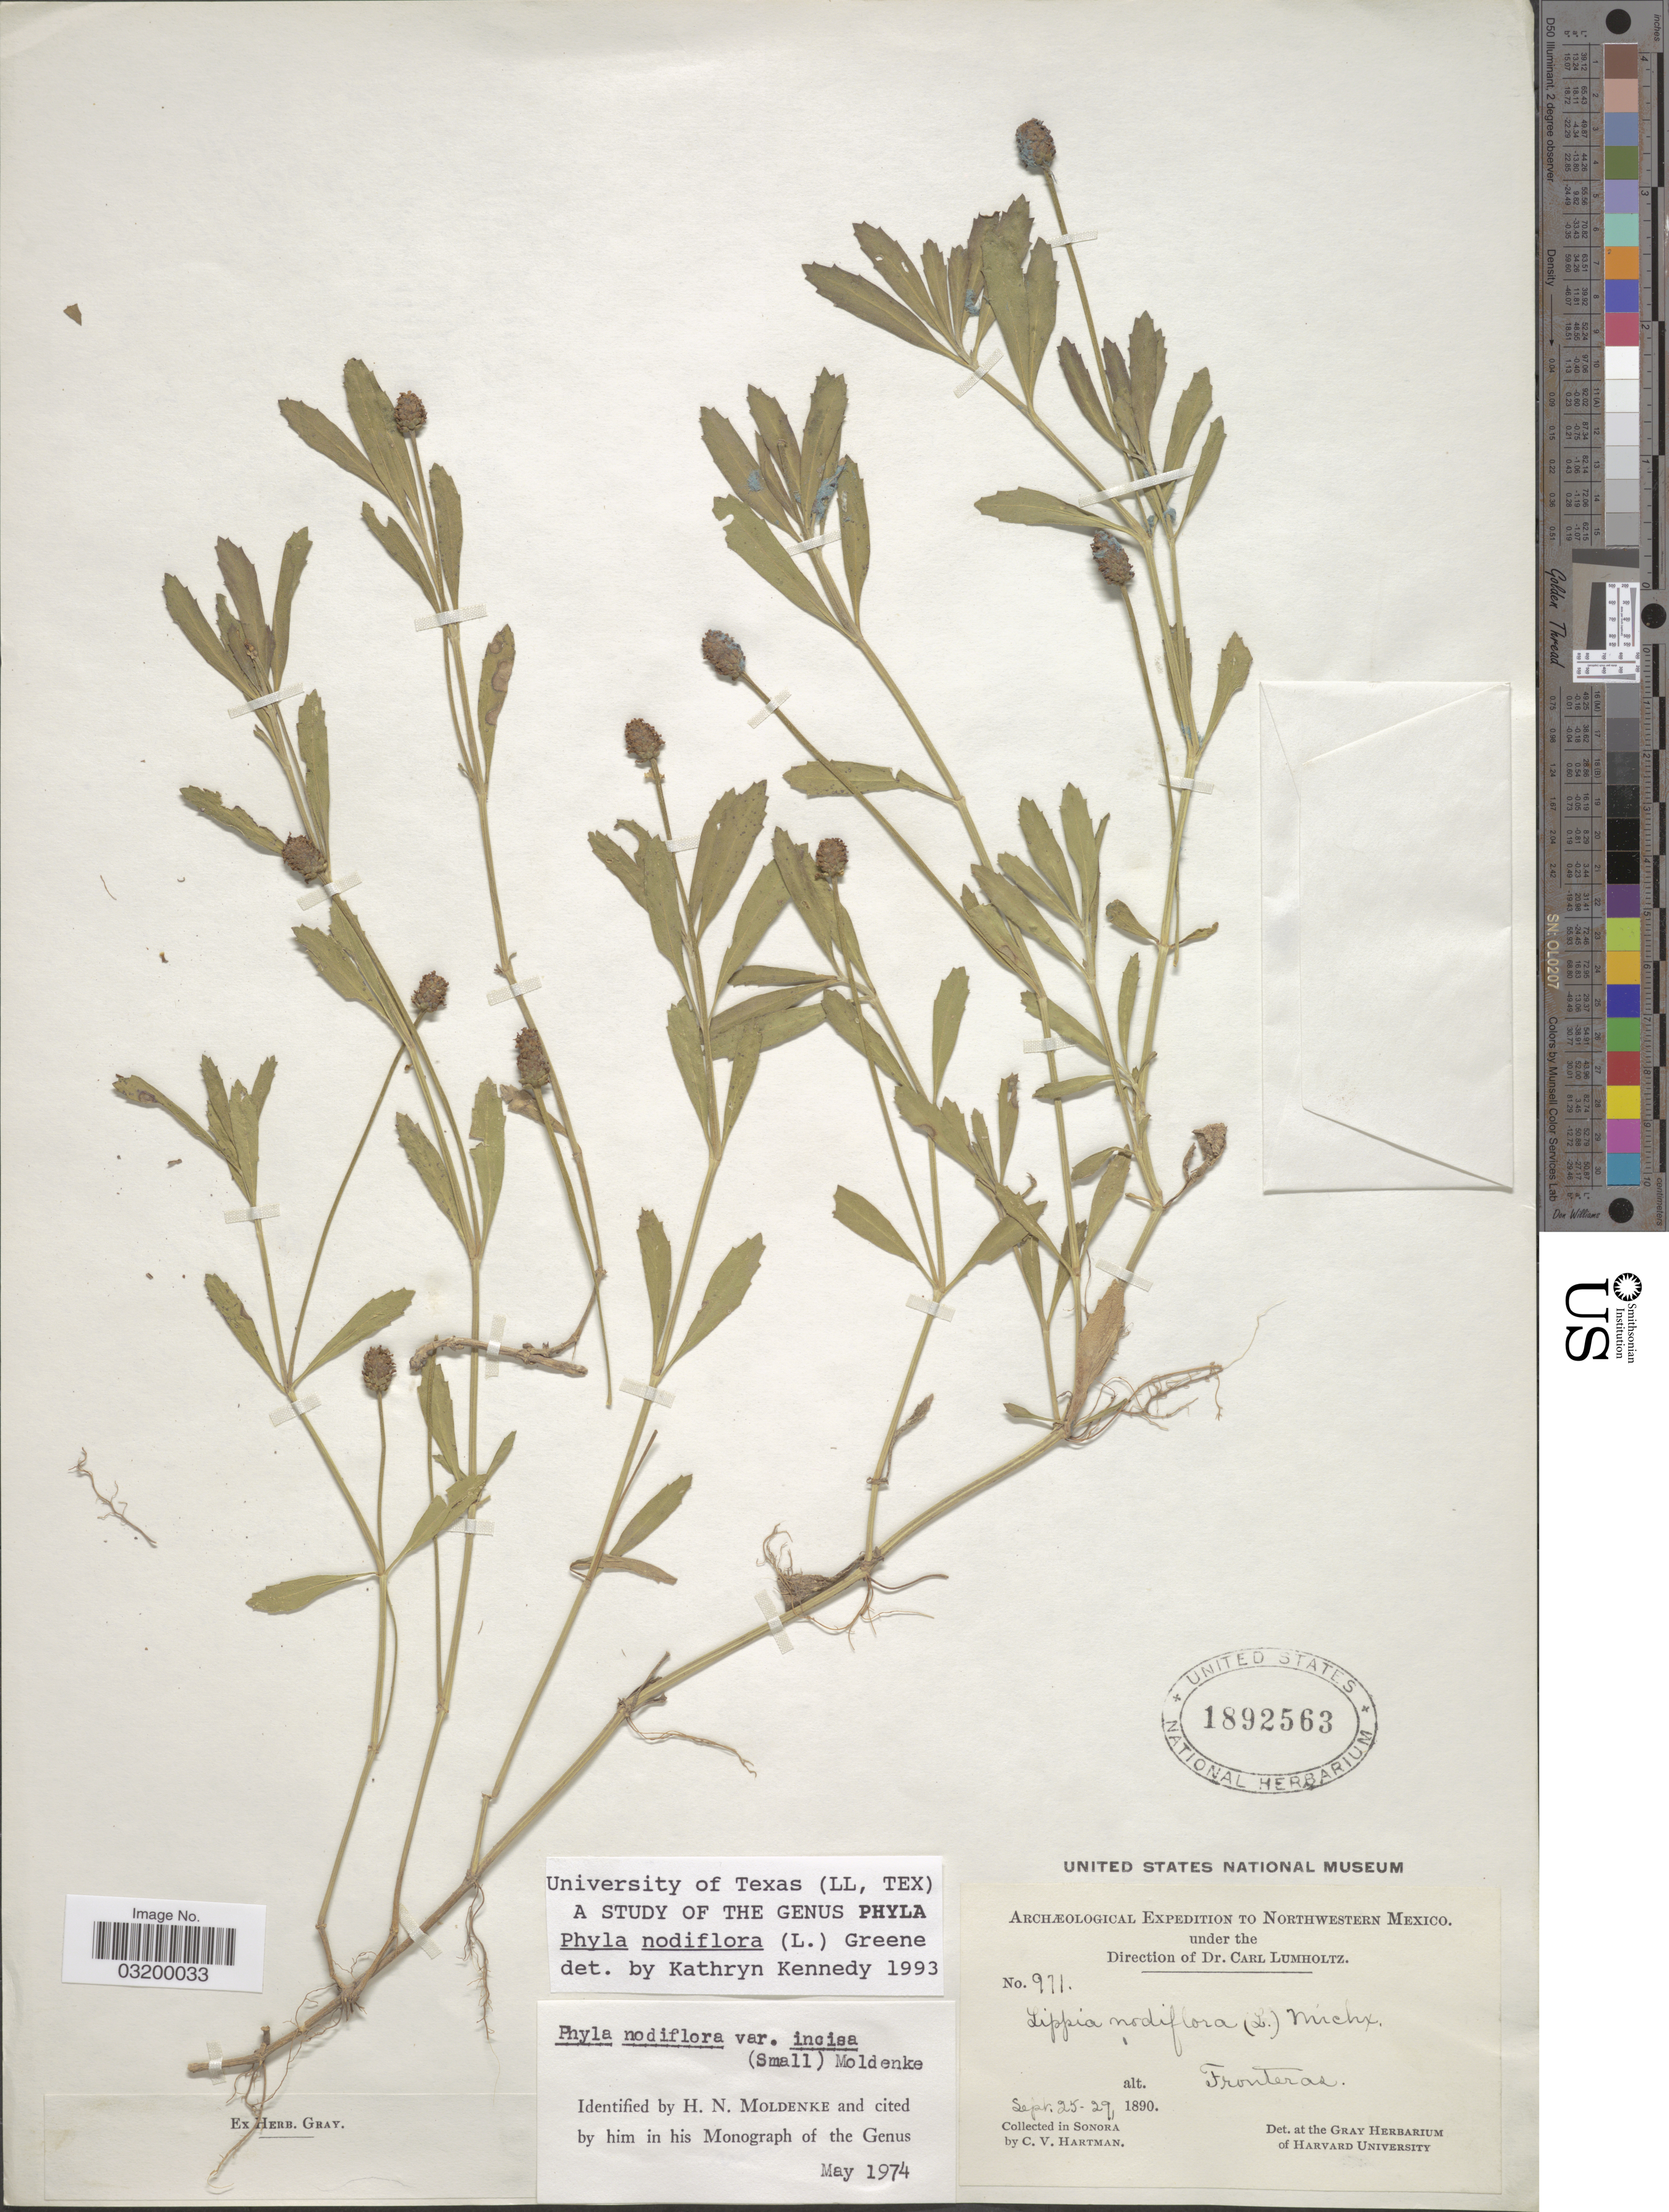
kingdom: Plantae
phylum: Tracheophyta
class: Magnoliopsida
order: Lamiales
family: Verbenaceae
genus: Phyla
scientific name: Phyla nodiflora var. nodiflora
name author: (L.) Greene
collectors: C. V. Hartman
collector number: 971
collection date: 1890-09-25/1890-09-29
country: Mexico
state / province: Sonora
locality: Northwestern Mexico. Fronteras.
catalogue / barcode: US 1892563